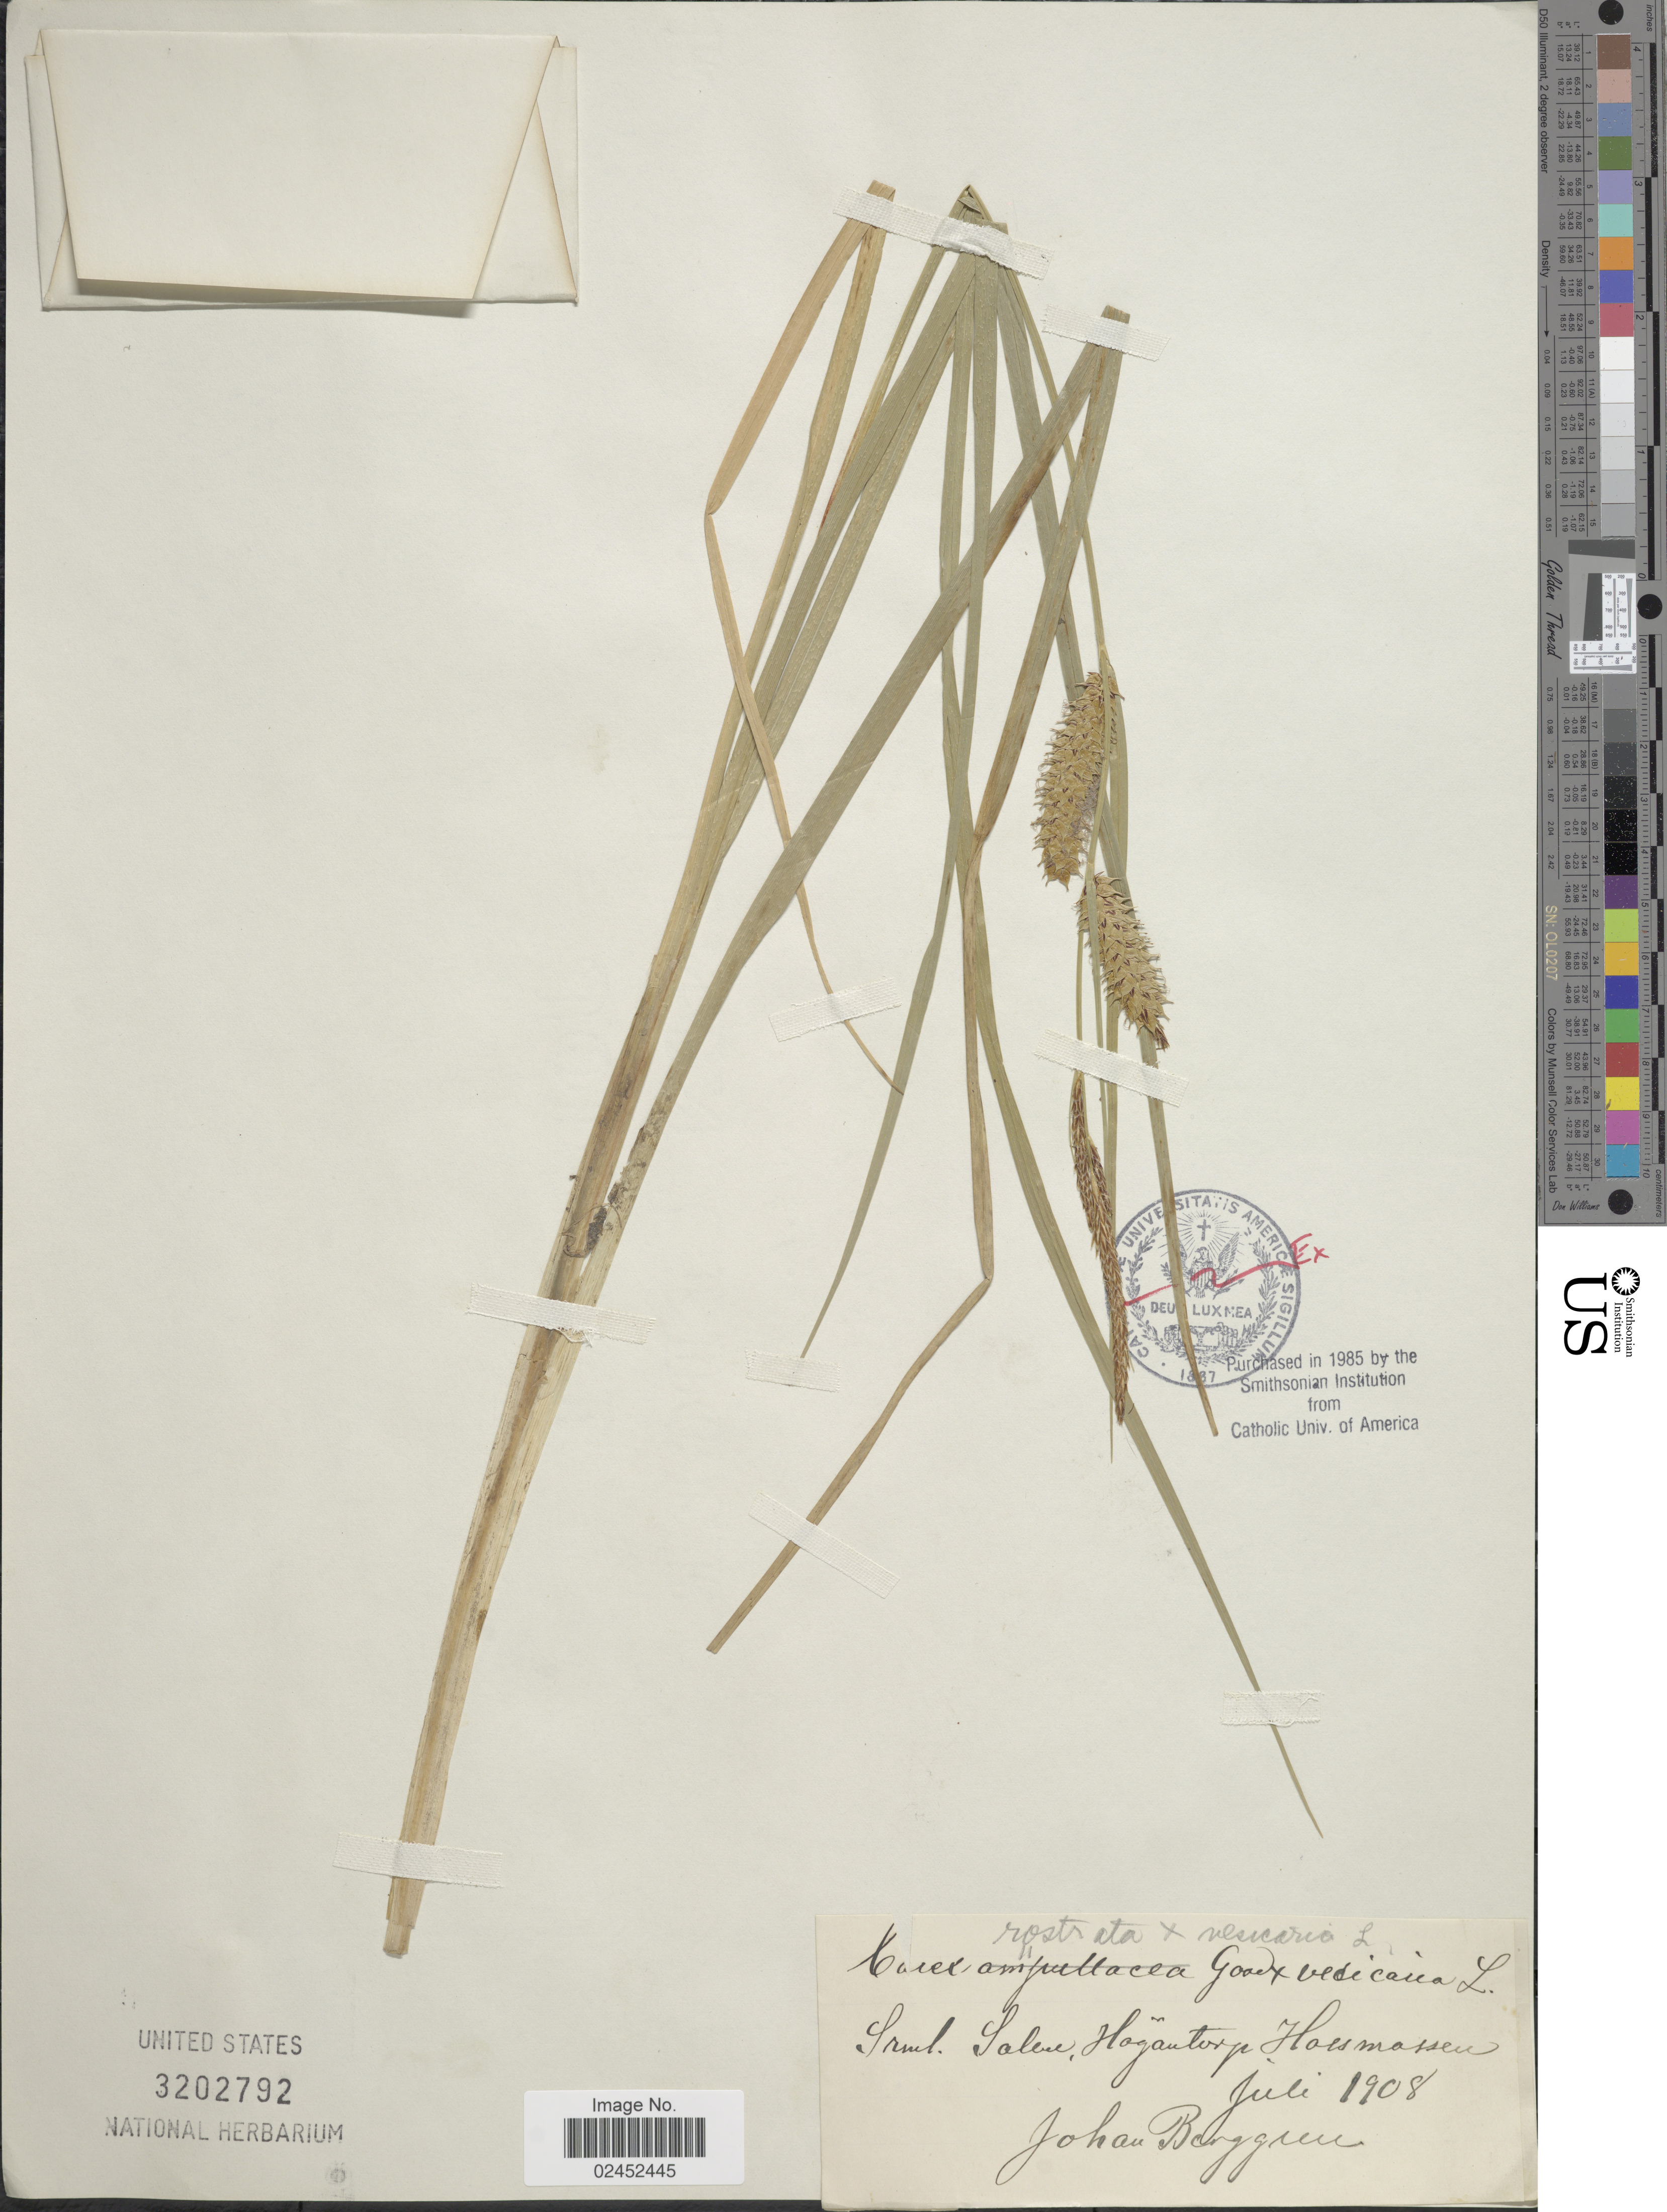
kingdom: Plantae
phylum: Tracheophyta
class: Liliopsida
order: Poales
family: Cyperaceae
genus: Carex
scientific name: Carex rostrata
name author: Stokes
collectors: J. Berggren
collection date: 1908-07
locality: Srml. Salere, Higantorp, Hoesmassen. [interpreted]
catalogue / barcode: US 3202792